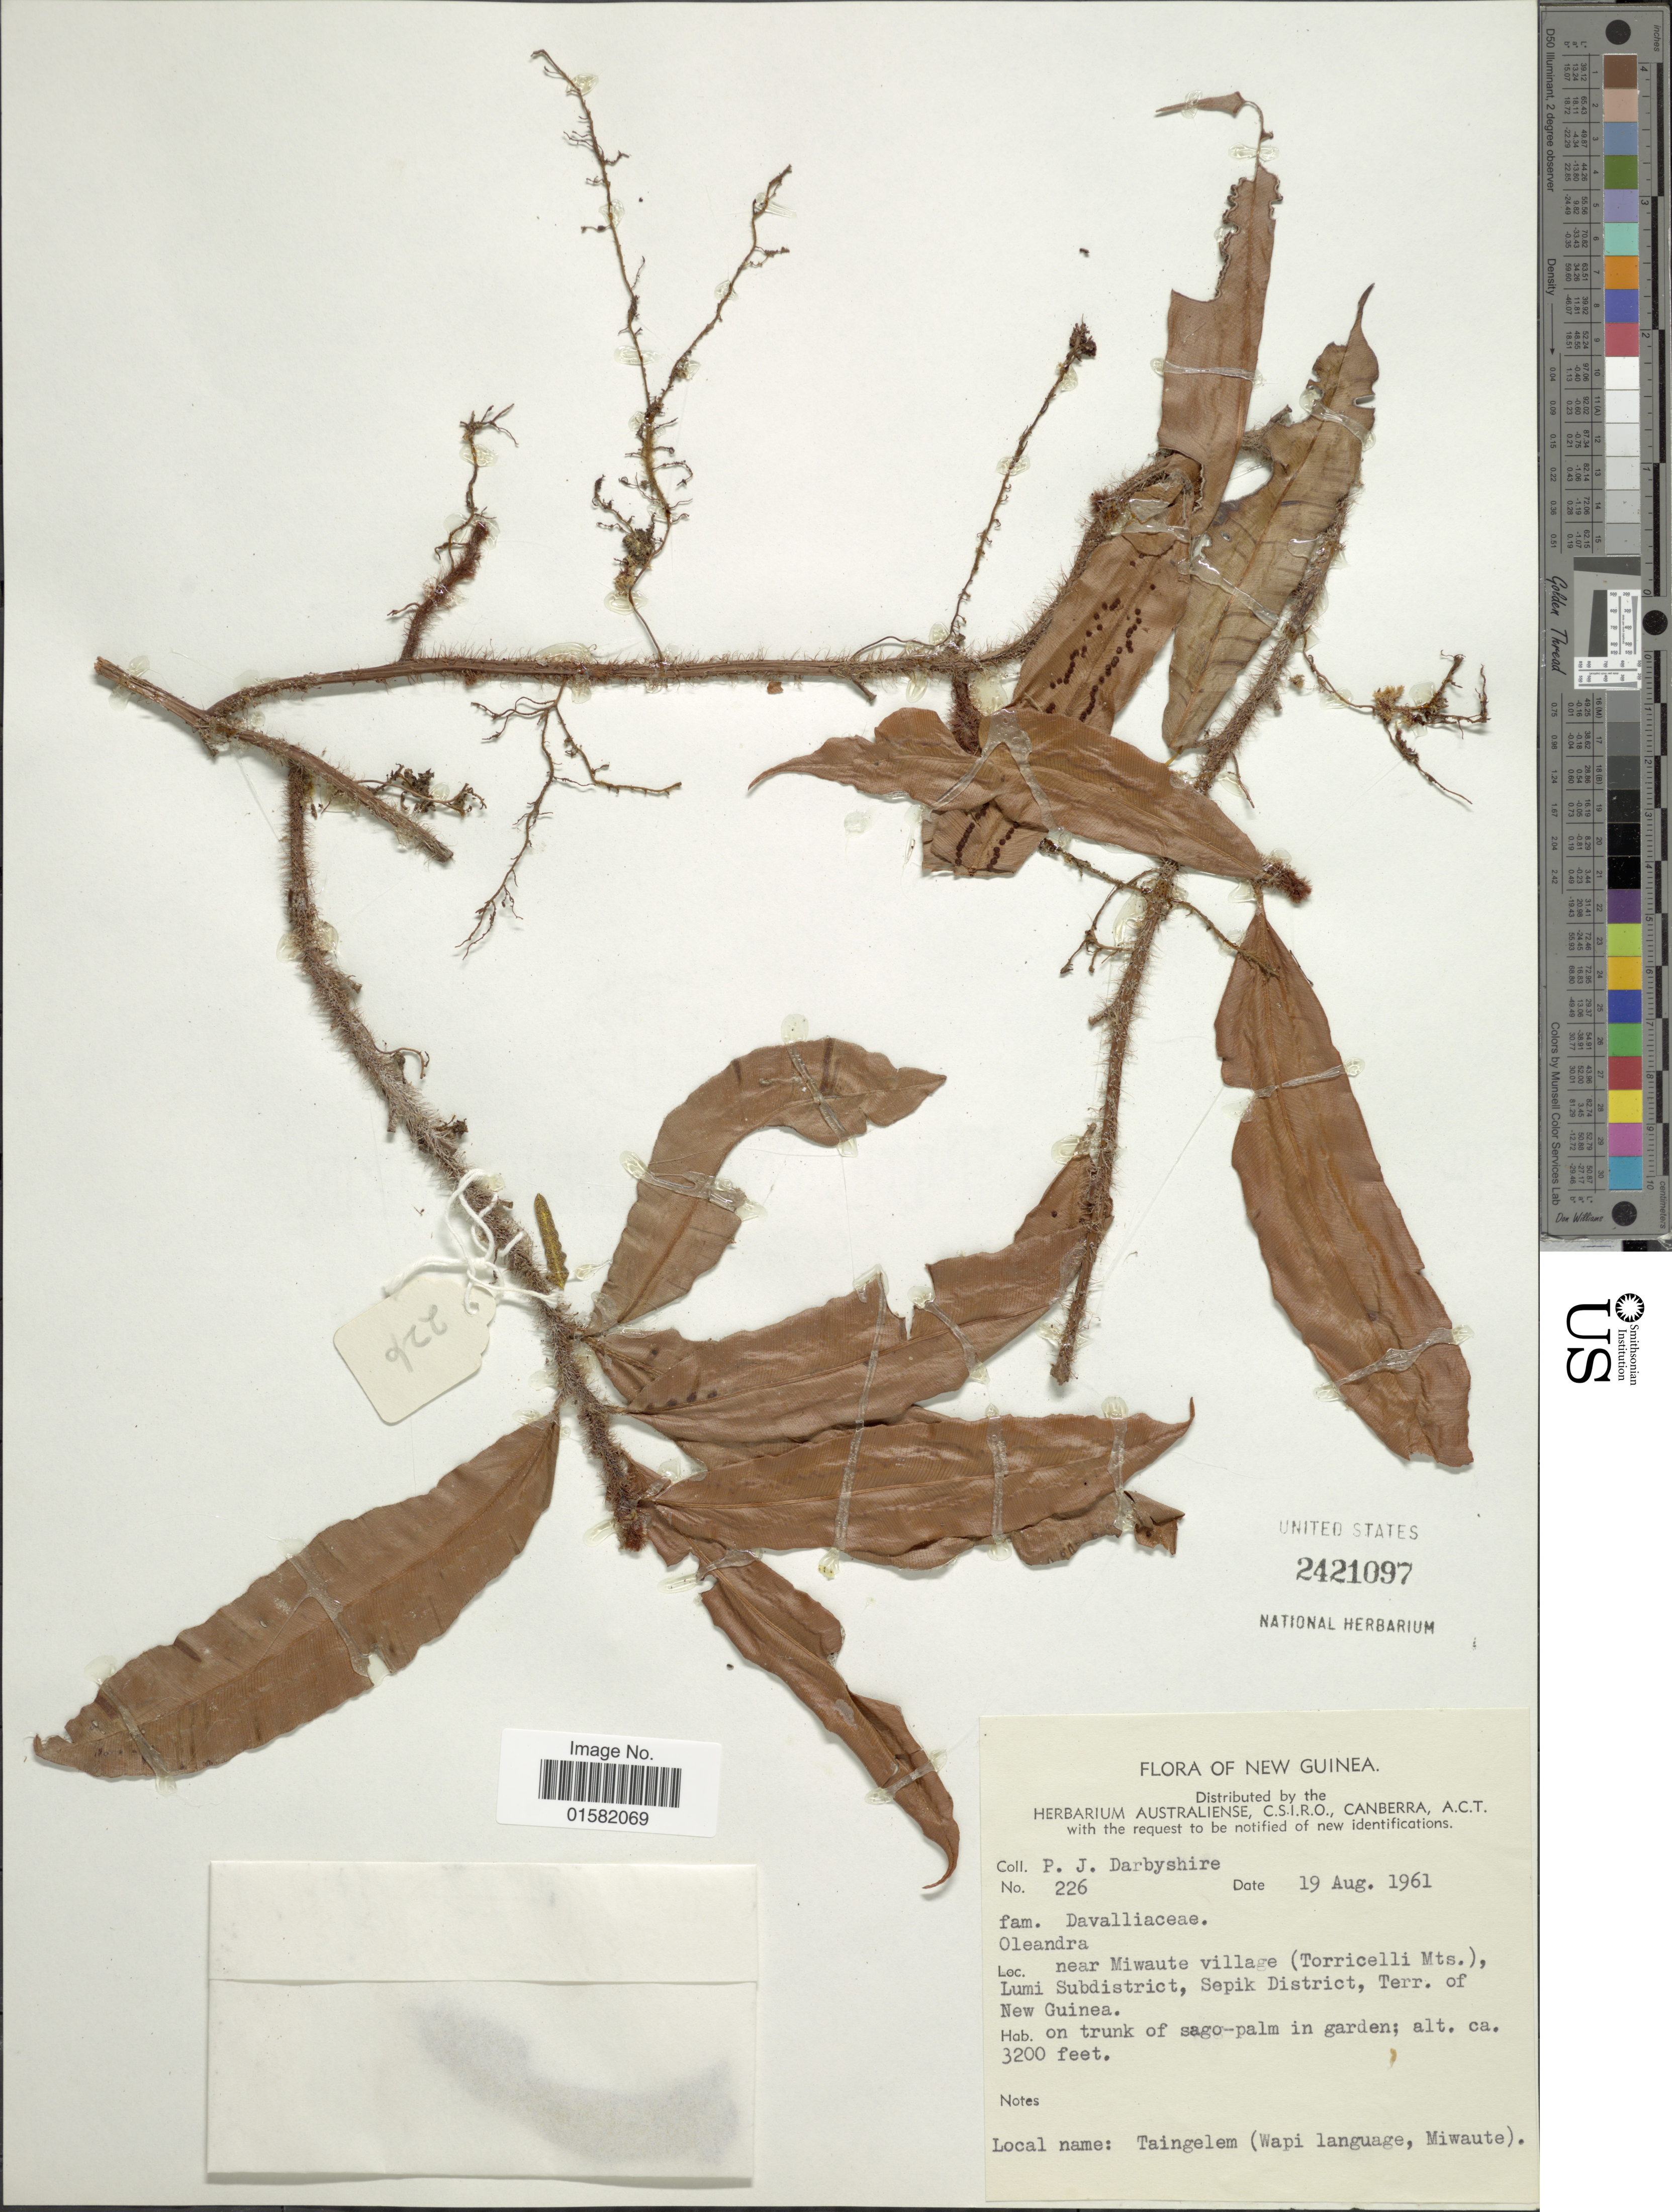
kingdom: Plantae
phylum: Tracheophyta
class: Polypodiopsida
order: Polypodiales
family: Oleandraceae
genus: Oleandra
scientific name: Oleandra sp.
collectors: P. Darbyshire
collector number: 226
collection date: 1961-08-19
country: Papua New Guinea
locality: New Guinea, near Miwaute village (Torricelli Mts.), Lumi Subdistrict, Sepik District, terr. of Ne Guinea.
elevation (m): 975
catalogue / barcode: US 2421097